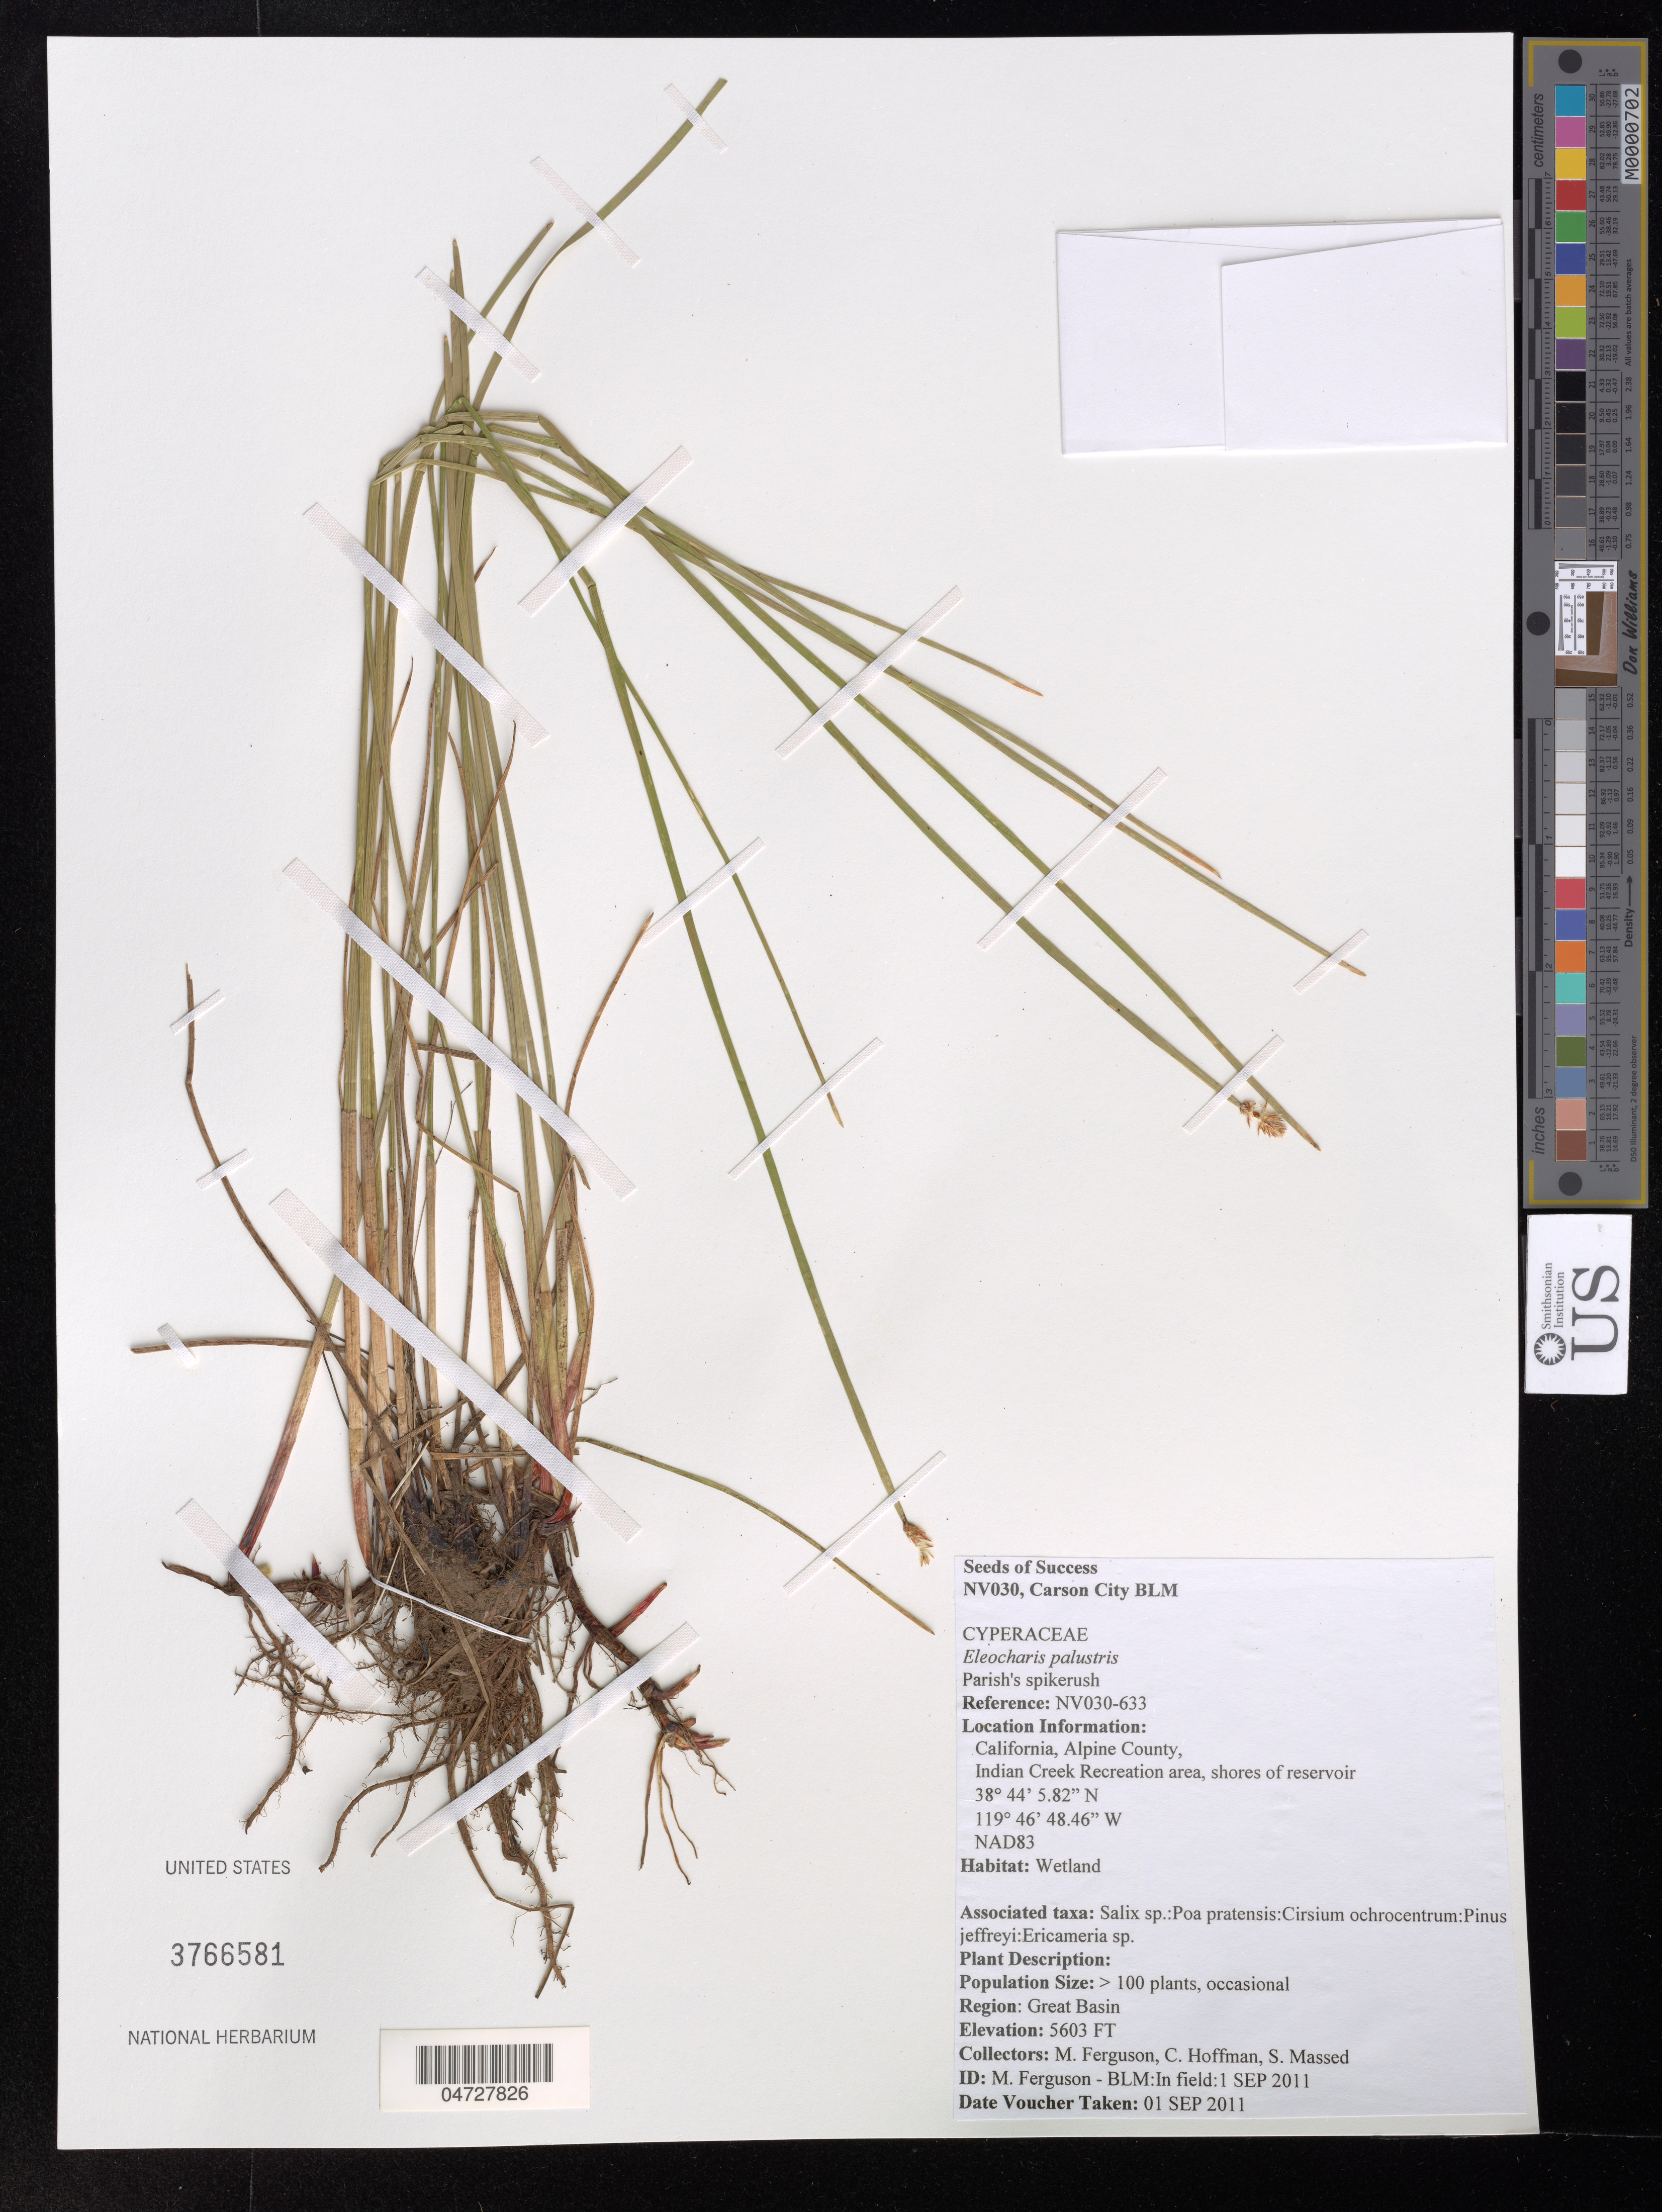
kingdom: Plantae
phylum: Tracheophyta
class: Liliopsida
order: Poales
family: Cyperaceae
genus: Eleocharis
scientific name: Eleocharis palustris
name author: (L.) Roem. & Schult.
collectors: M. Ferguson, C. Hoffman & S. Massed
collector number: NV030-633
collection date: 2011-09-01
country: United States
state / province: California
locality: Alpine County, Indian Creek Recreation area, shores of reservoir.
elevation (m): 1708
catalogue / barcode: US 3766581